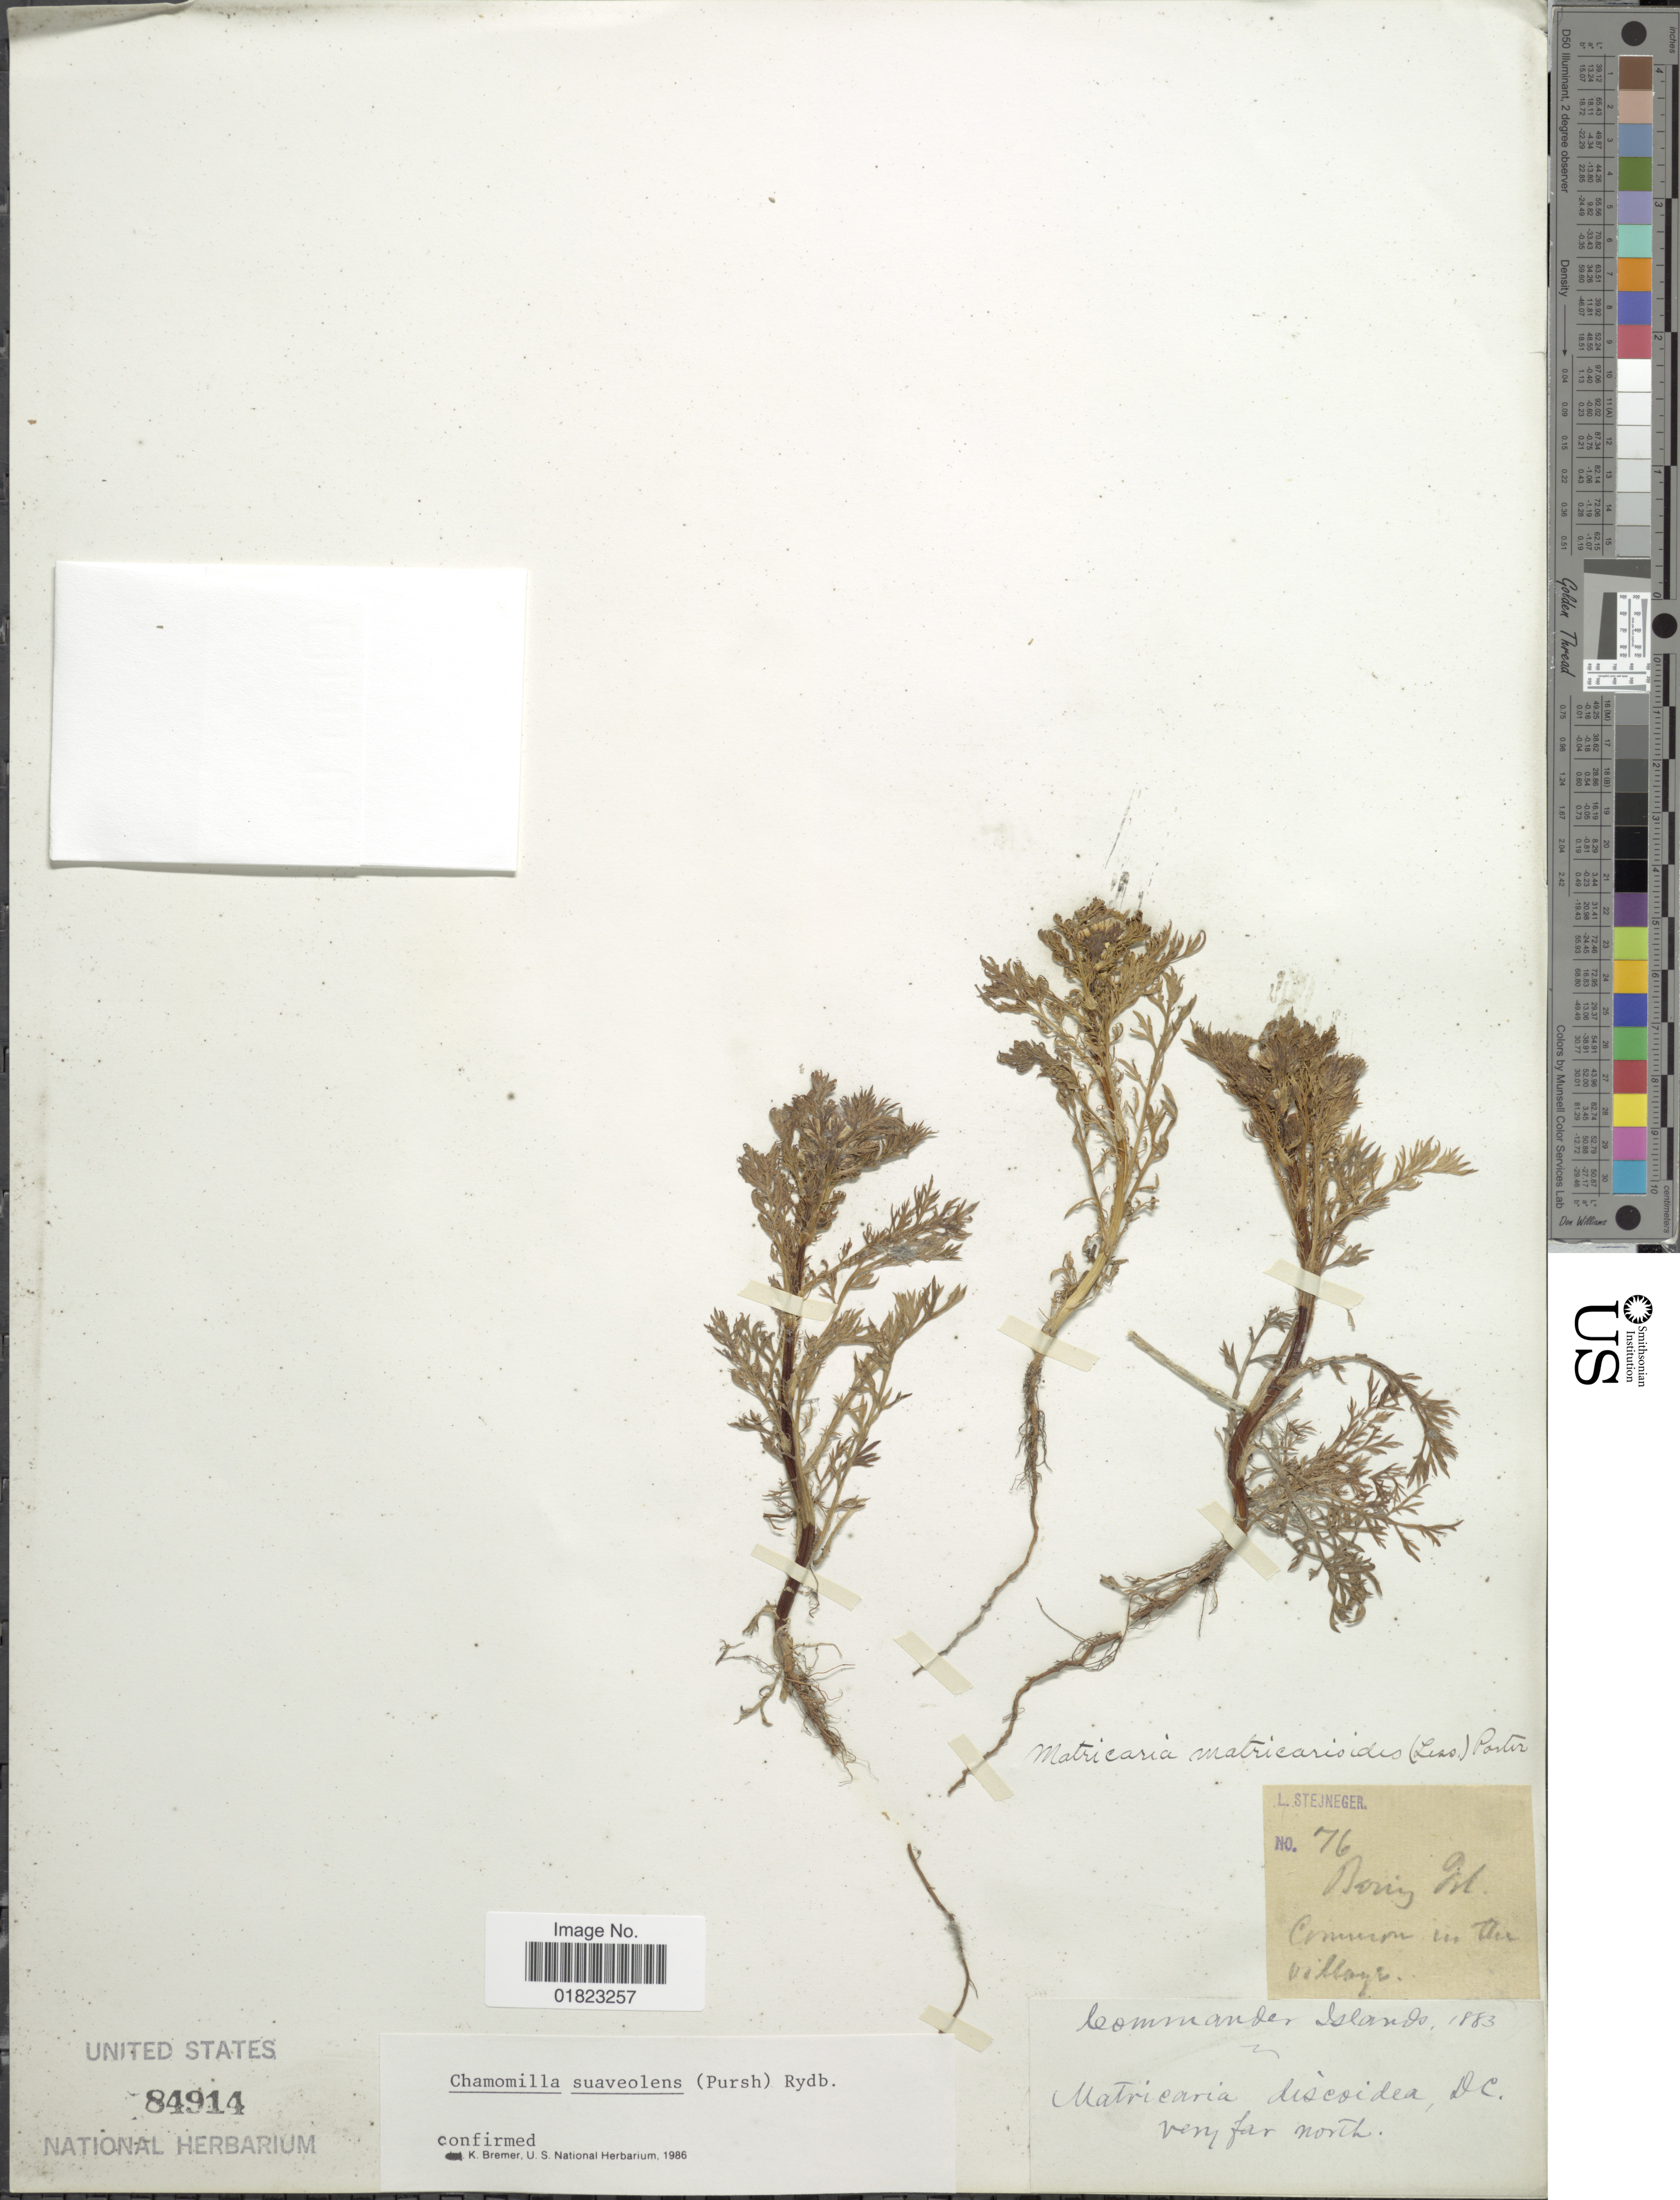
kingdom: Plantae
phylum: Tracheophyta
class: Magnoliopsida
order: Asterales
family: Asteraceae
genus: Matricaria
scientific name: Matricaria matricarioides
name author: (Less.) Porter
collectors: L. Steijneger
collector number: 76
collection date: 1883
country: Russian Federation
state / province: Kamchatka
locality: Commander Islands.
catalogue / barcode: US 84914